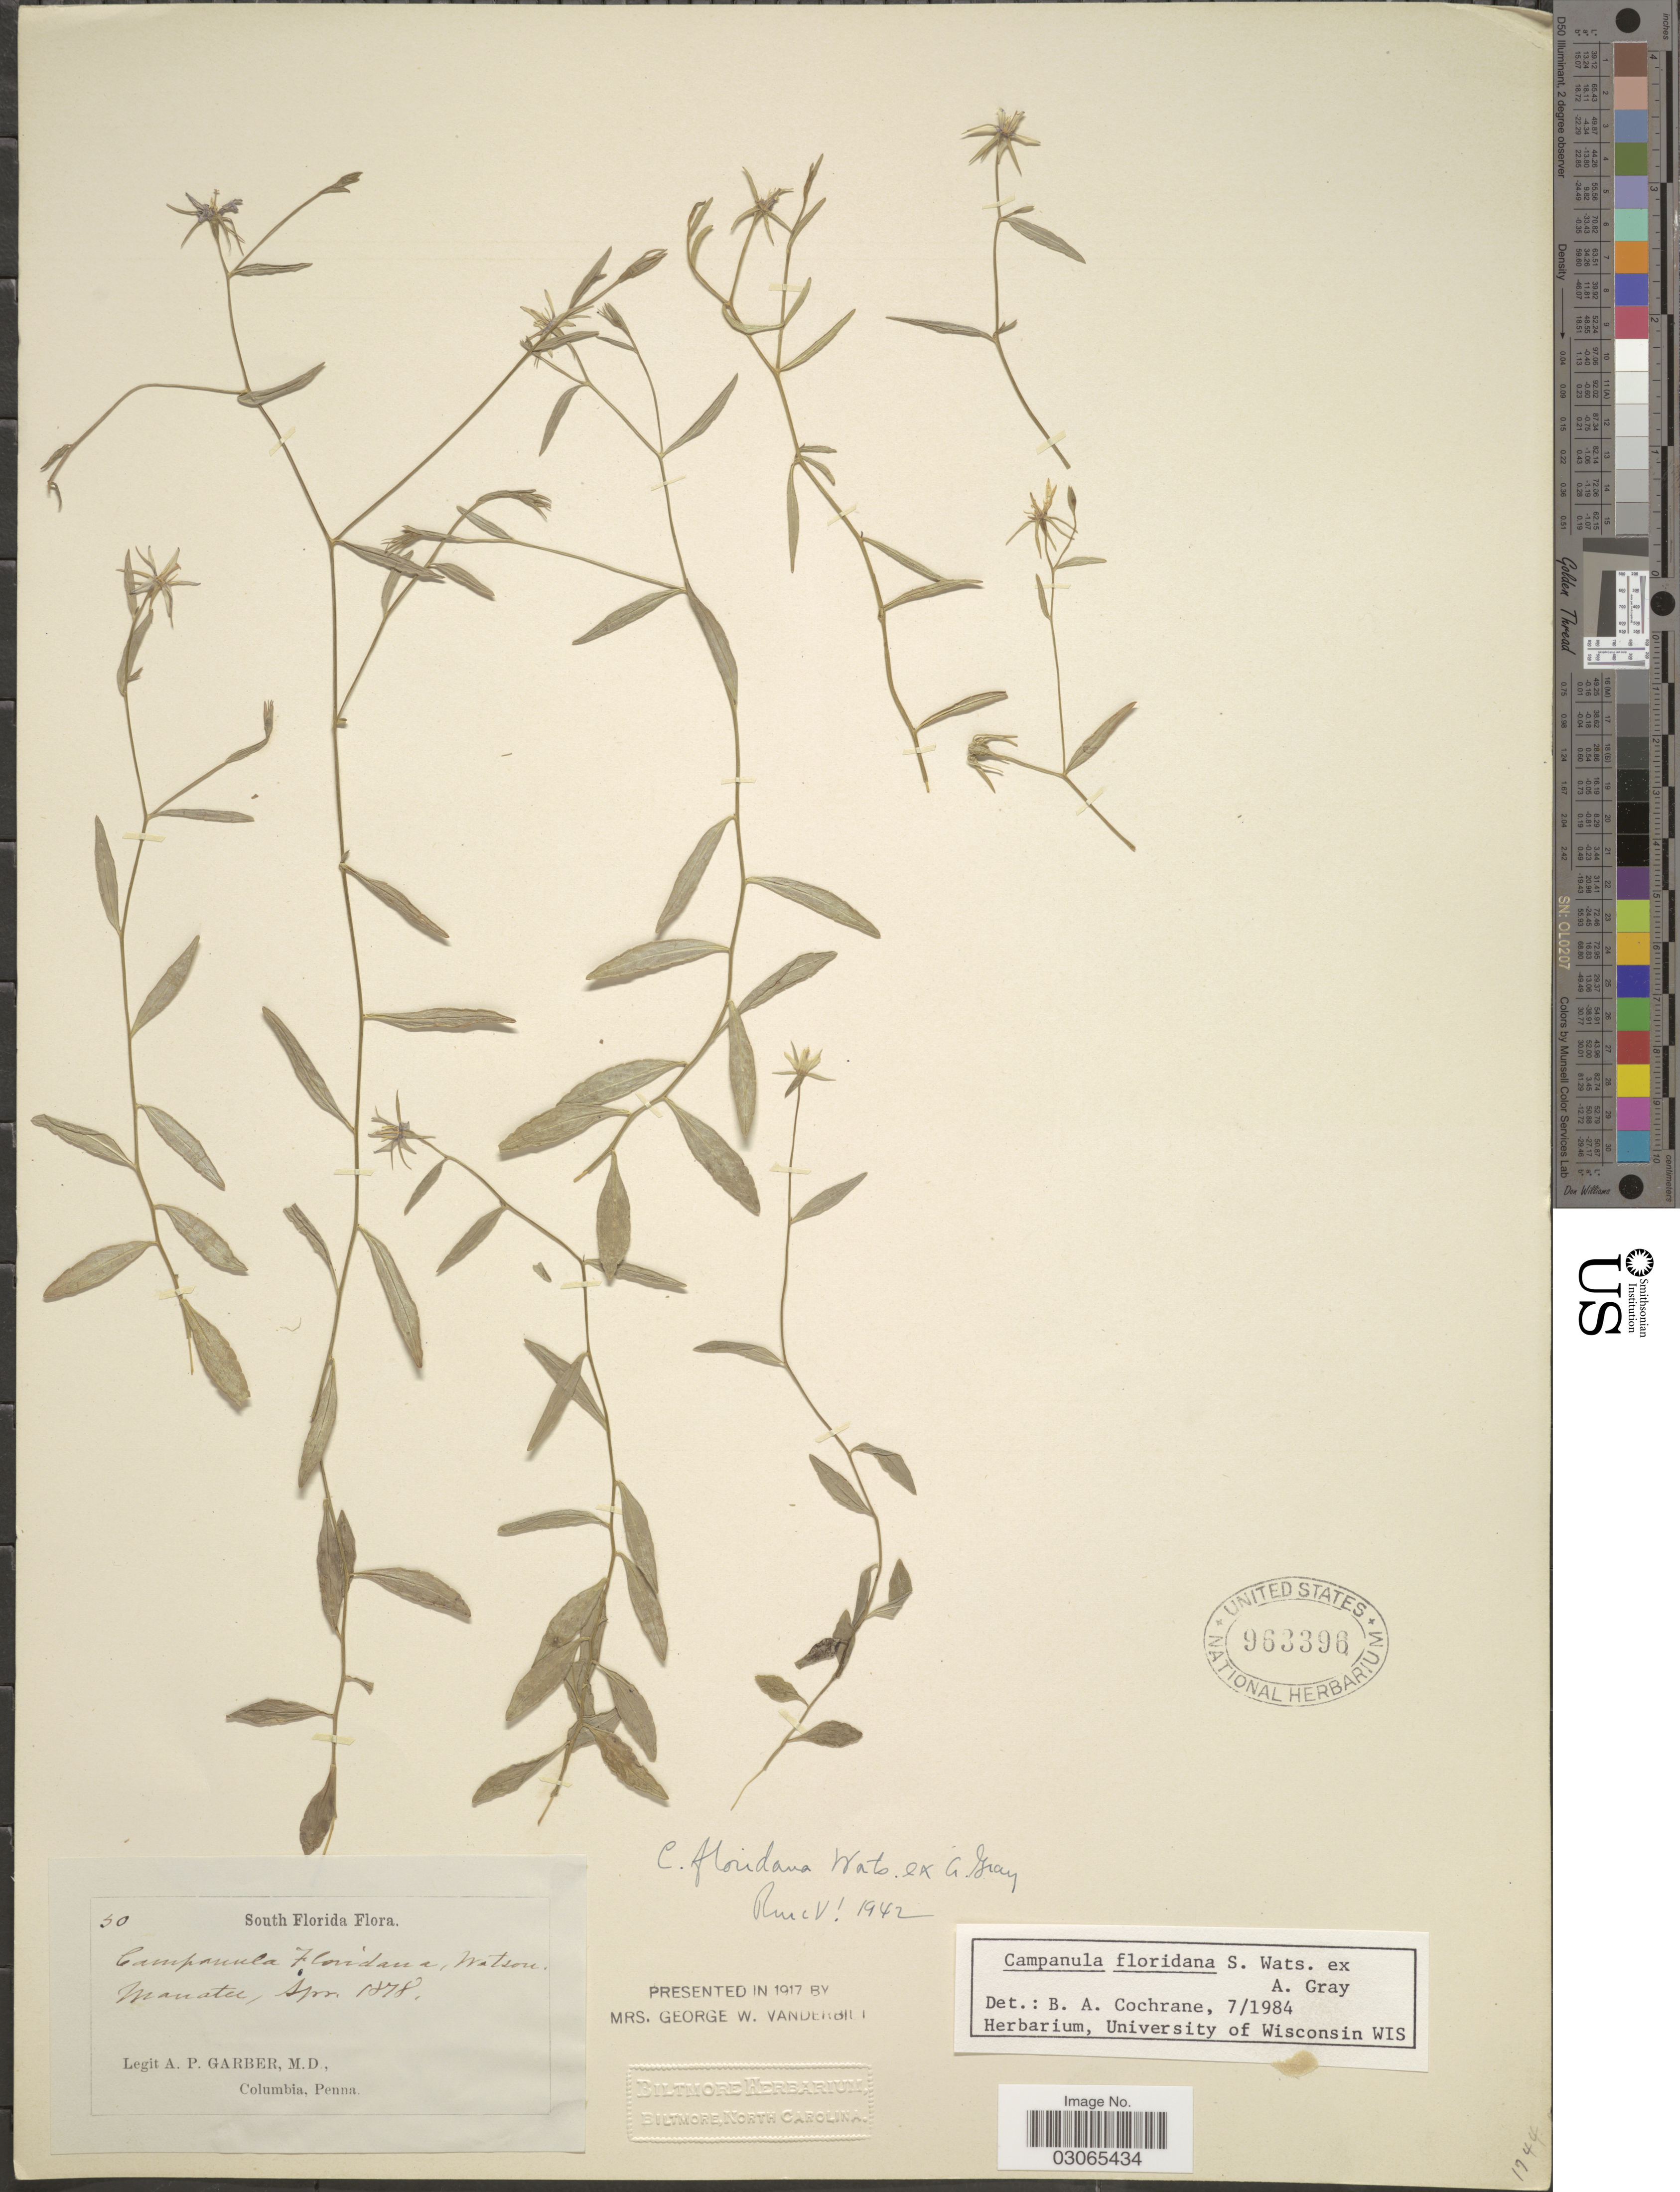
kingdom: Plantae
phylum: Tracheophyta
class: Magnoliopsida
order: Asterales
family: Campanulaceae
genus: Campanula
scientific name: Campanula floridana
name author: S. Watson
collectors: A. P. Garber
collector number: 30*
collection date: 1878-04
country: United States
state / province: Florida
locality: South Florida, Manatee.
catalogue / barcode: US 963396